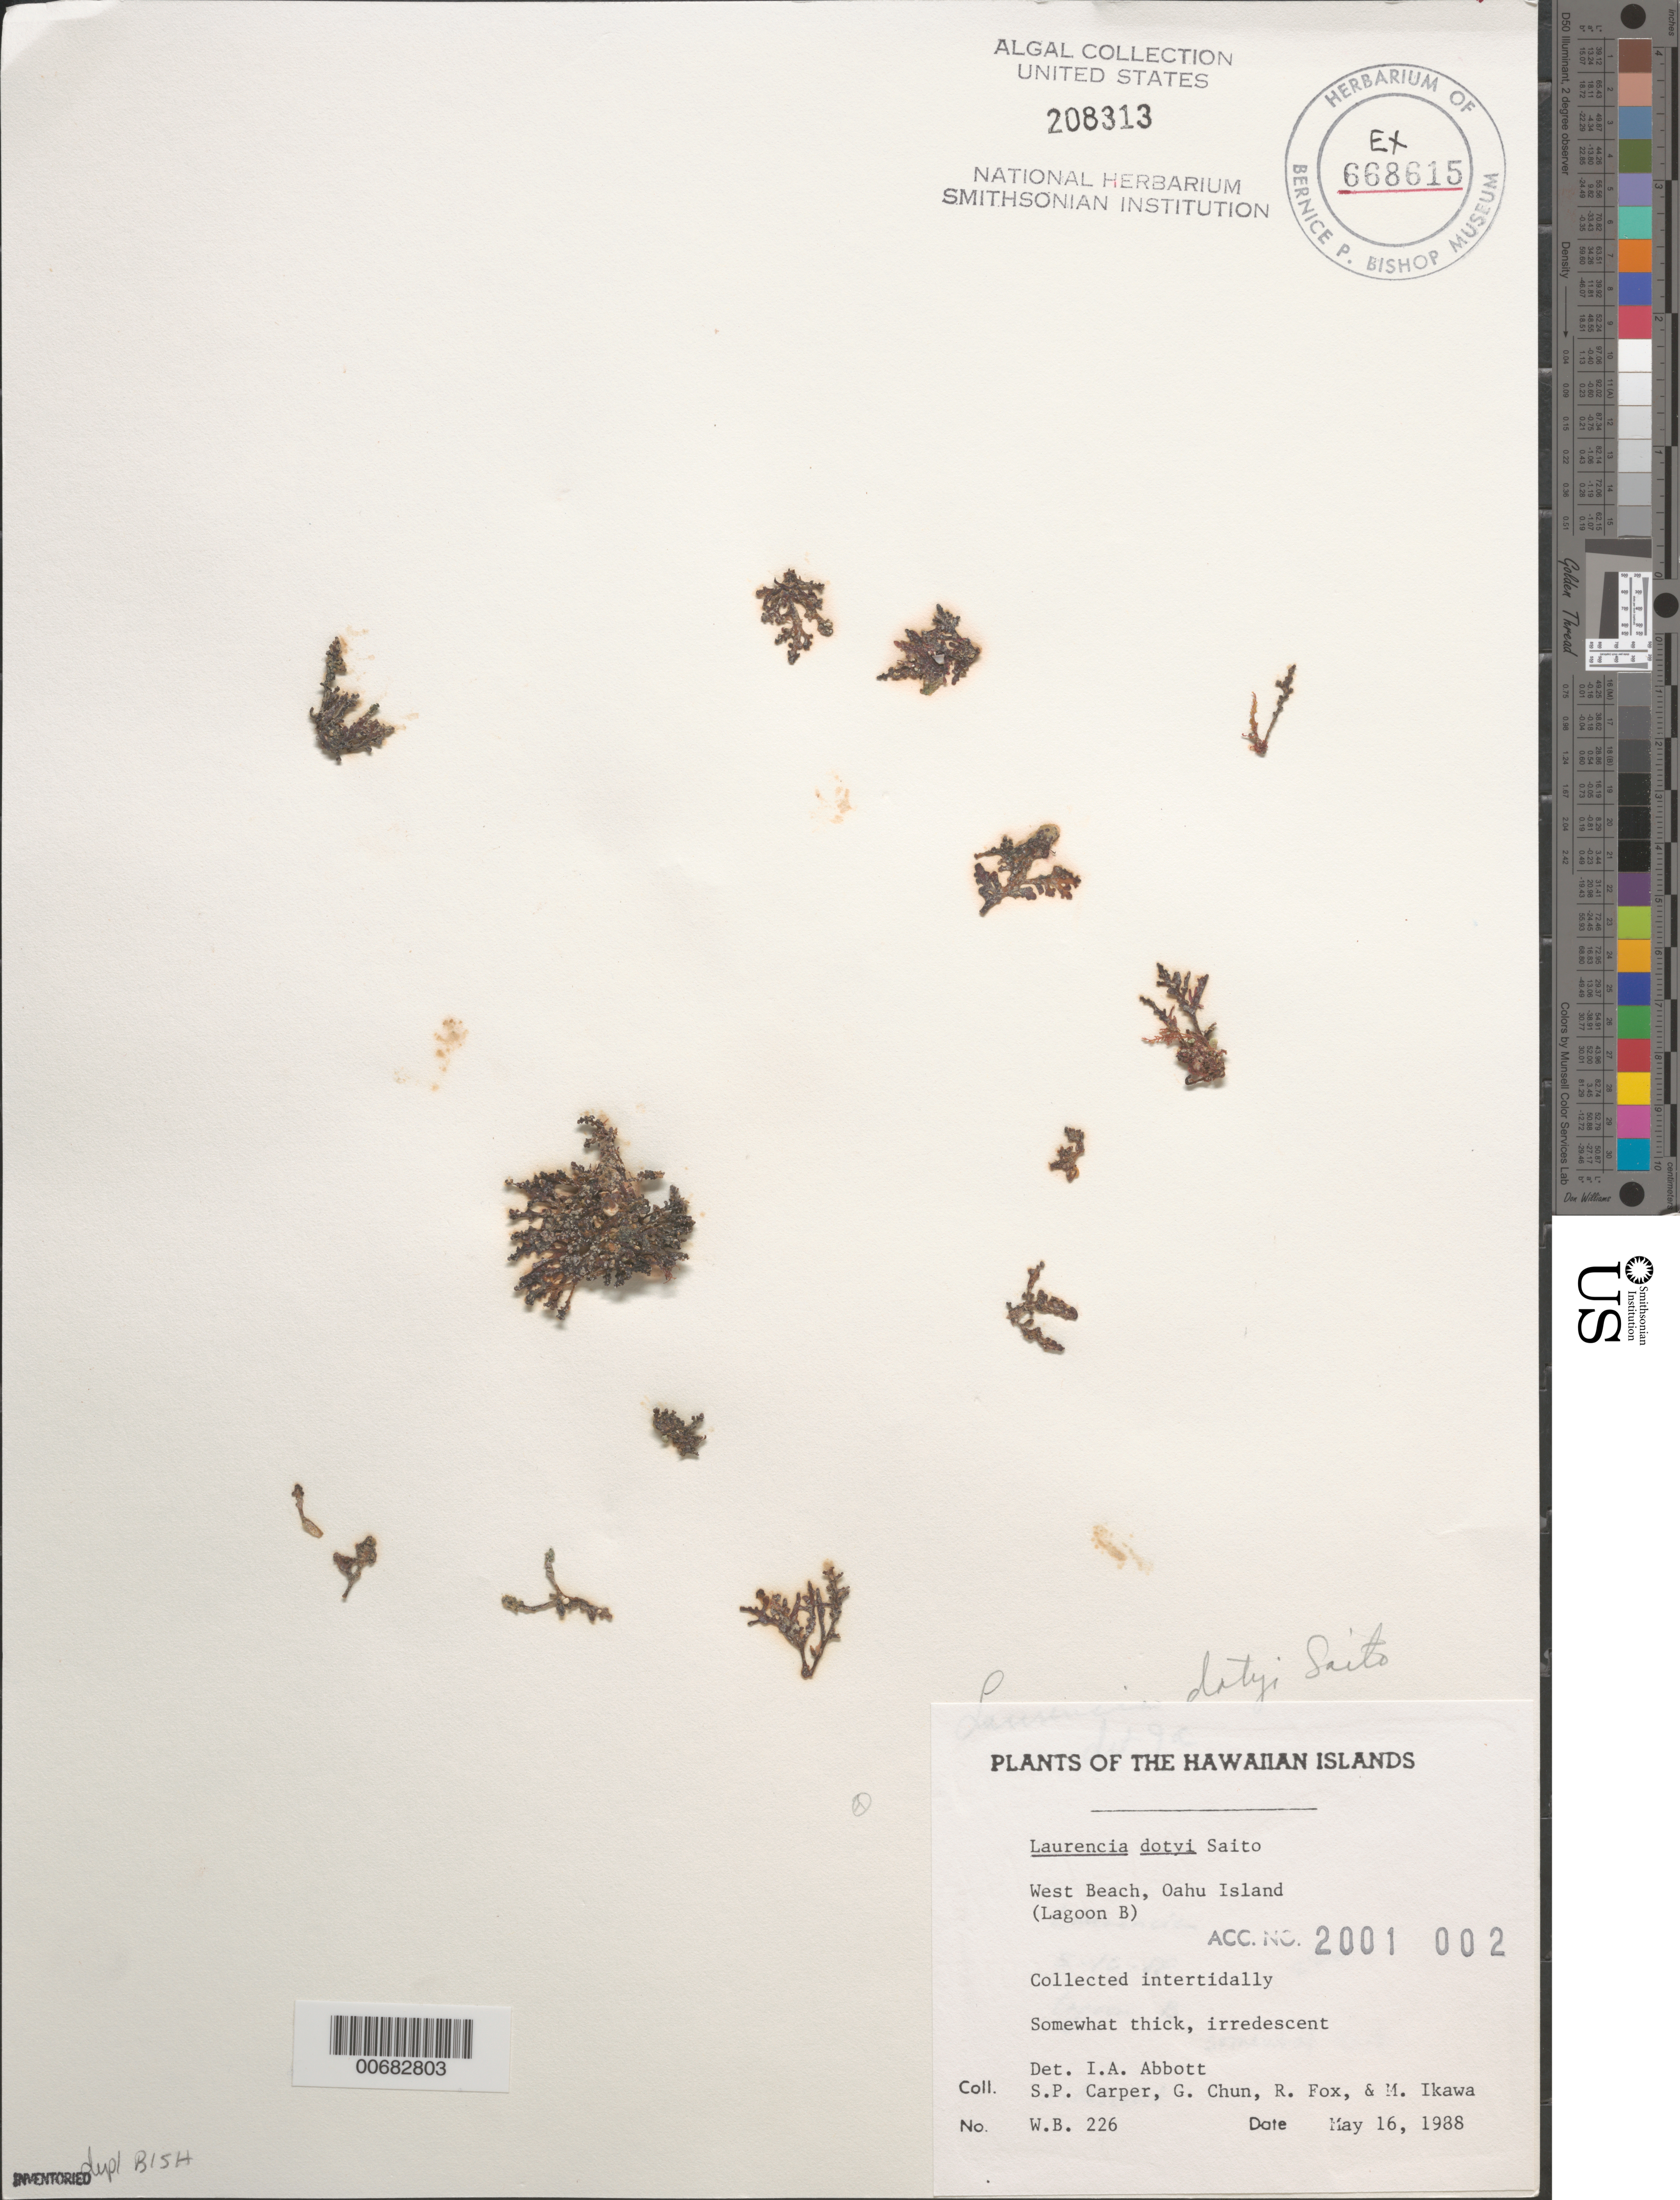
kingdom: Plantae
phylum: Rhodophyta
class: Florideophyceae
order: Ceramiales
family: Rhodomelaceae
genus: Chondrophycus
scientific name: Chondrophycus dotyi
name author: (Saito) K.W. Nam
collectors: S. Carper, G. Chun, R. Fox & M. Ikawa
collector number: WB 226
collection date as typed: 16 May 1988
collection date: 1988-05-16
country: United States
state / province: Hawaii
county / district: Honolulu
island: Oahu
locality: West Beach (Lagoon B)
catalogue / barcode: US 208313